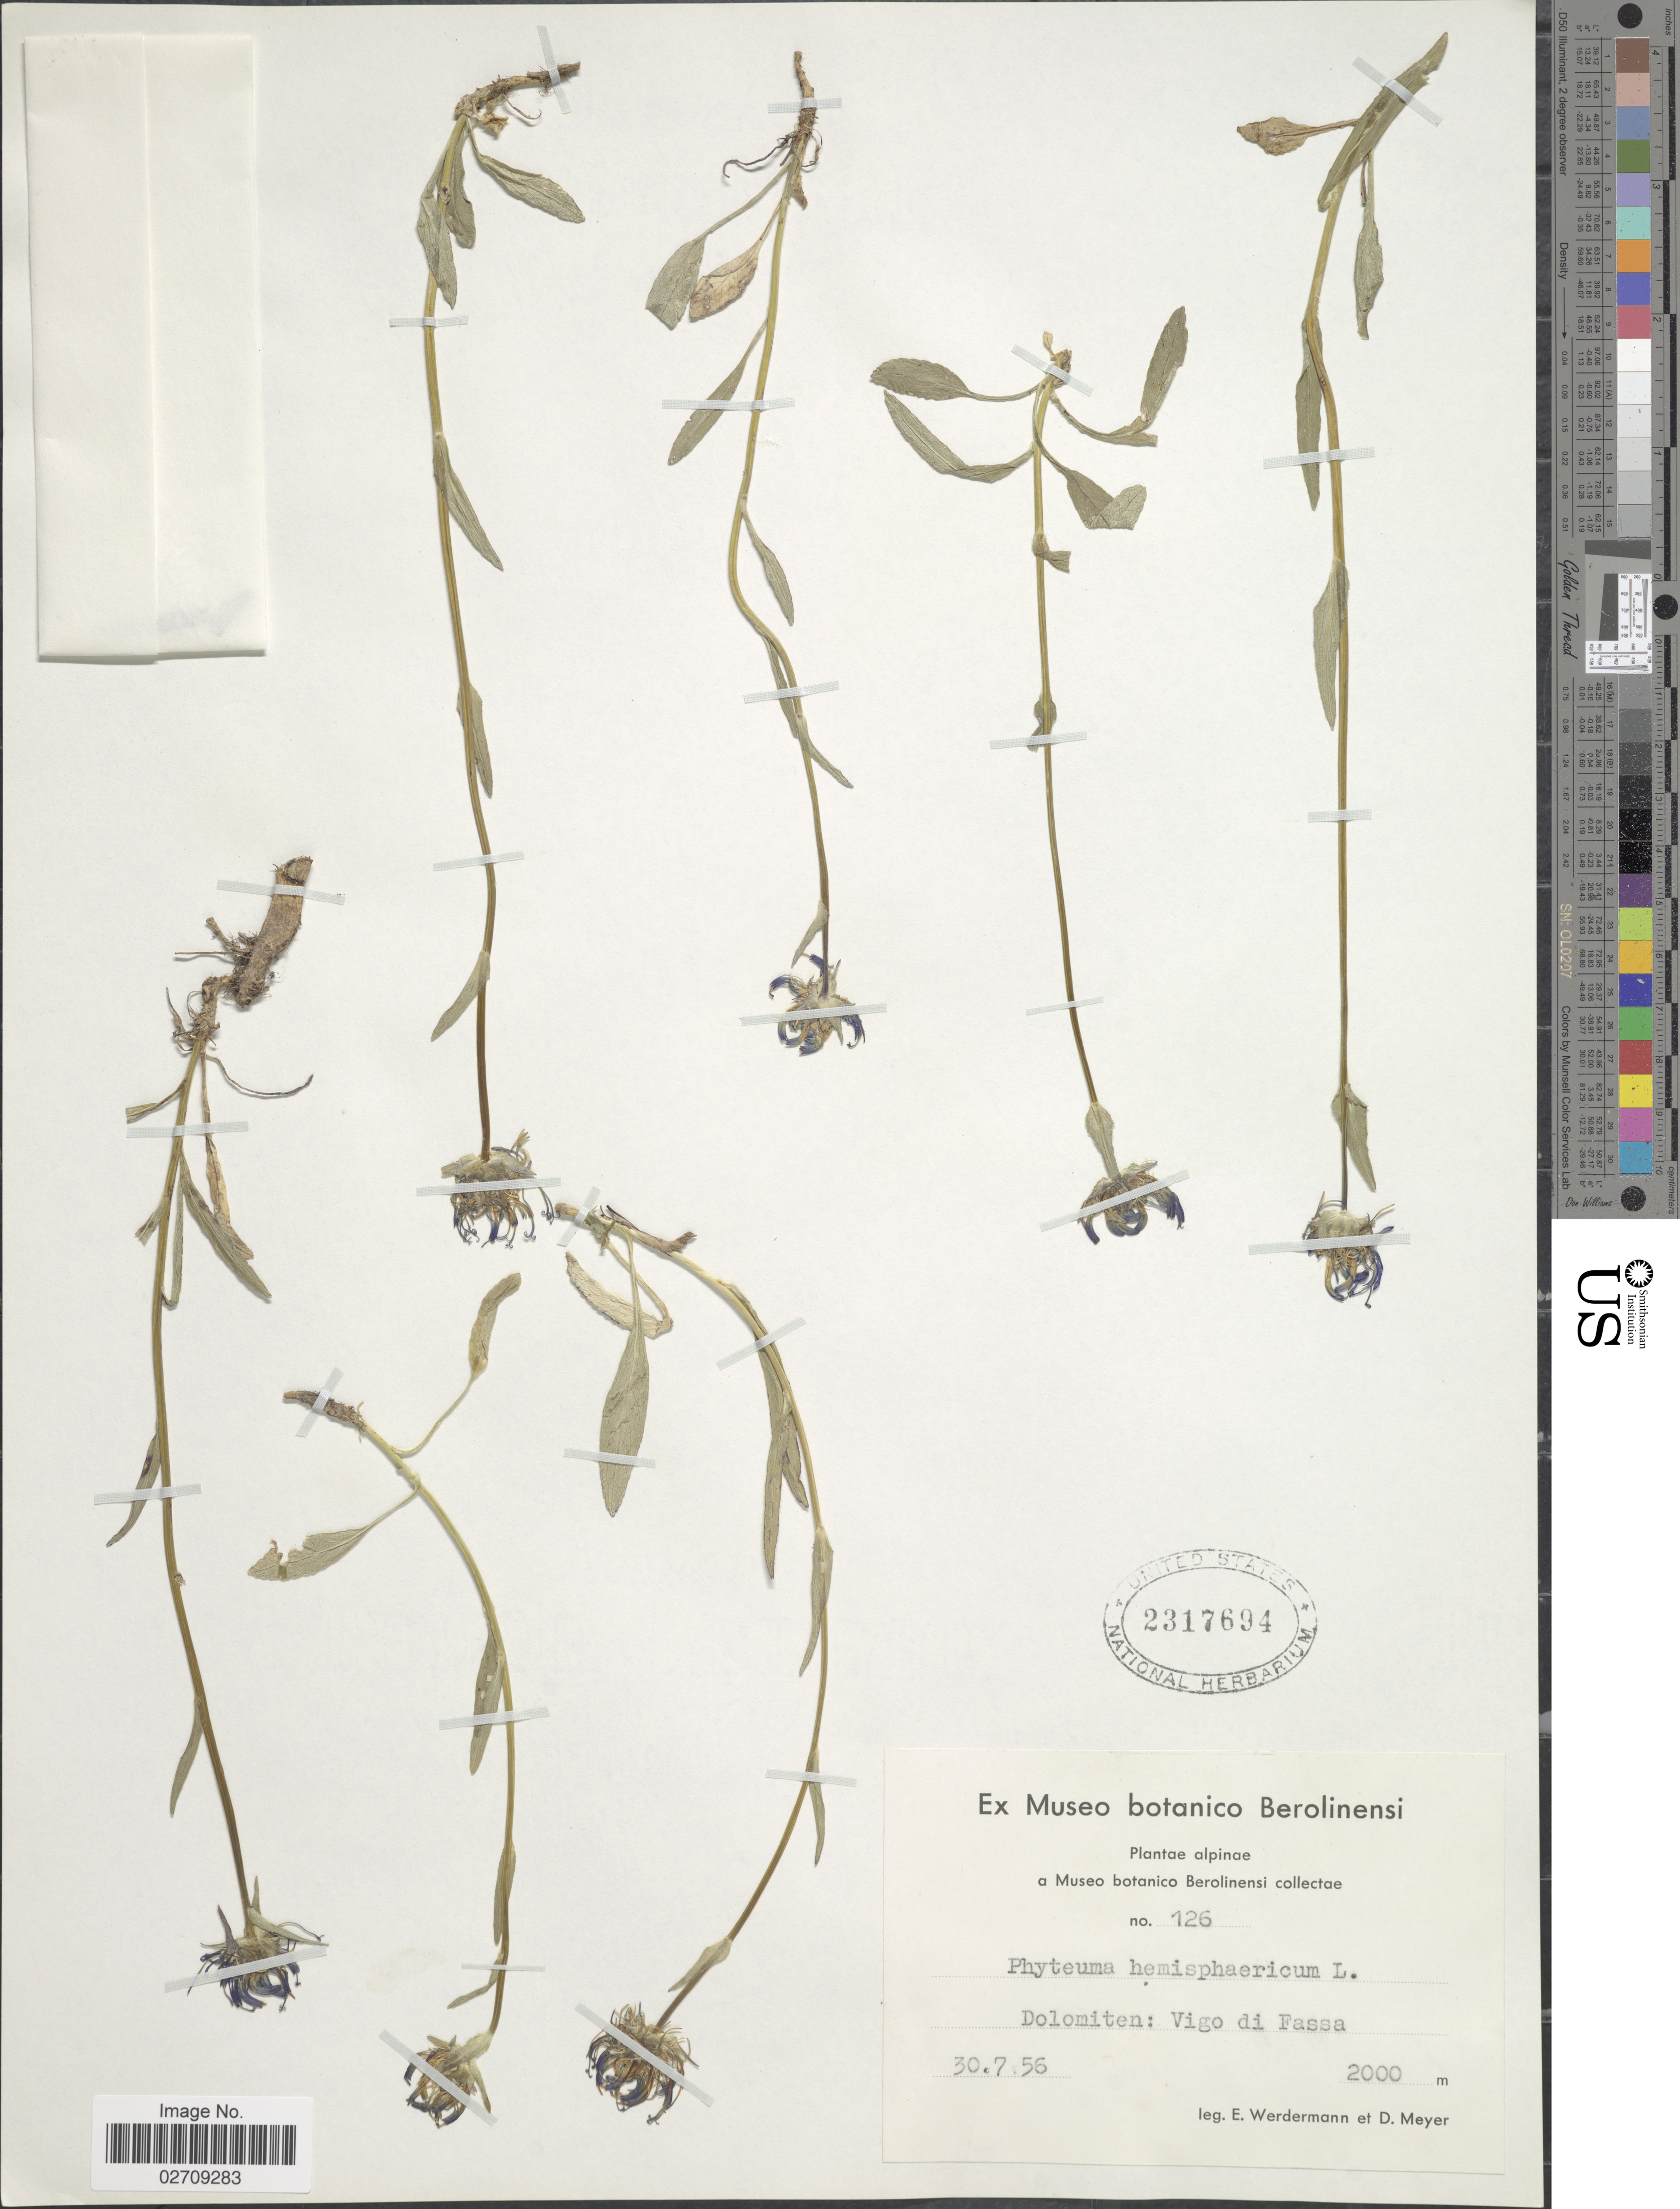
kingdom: Plantae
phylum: Tracheophyta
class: Magnoliopsida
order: Asterales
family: Campanulaceae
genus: Phyteuma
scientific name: Phyteuma hemisphaericum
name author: L.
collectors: E. Werdermann & D. Meyer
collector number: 126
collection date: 1956-07-30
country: Italy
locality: Alpinae. Dolomieten: Vigo di Fassa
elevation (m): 2000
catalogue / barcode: US 2317694